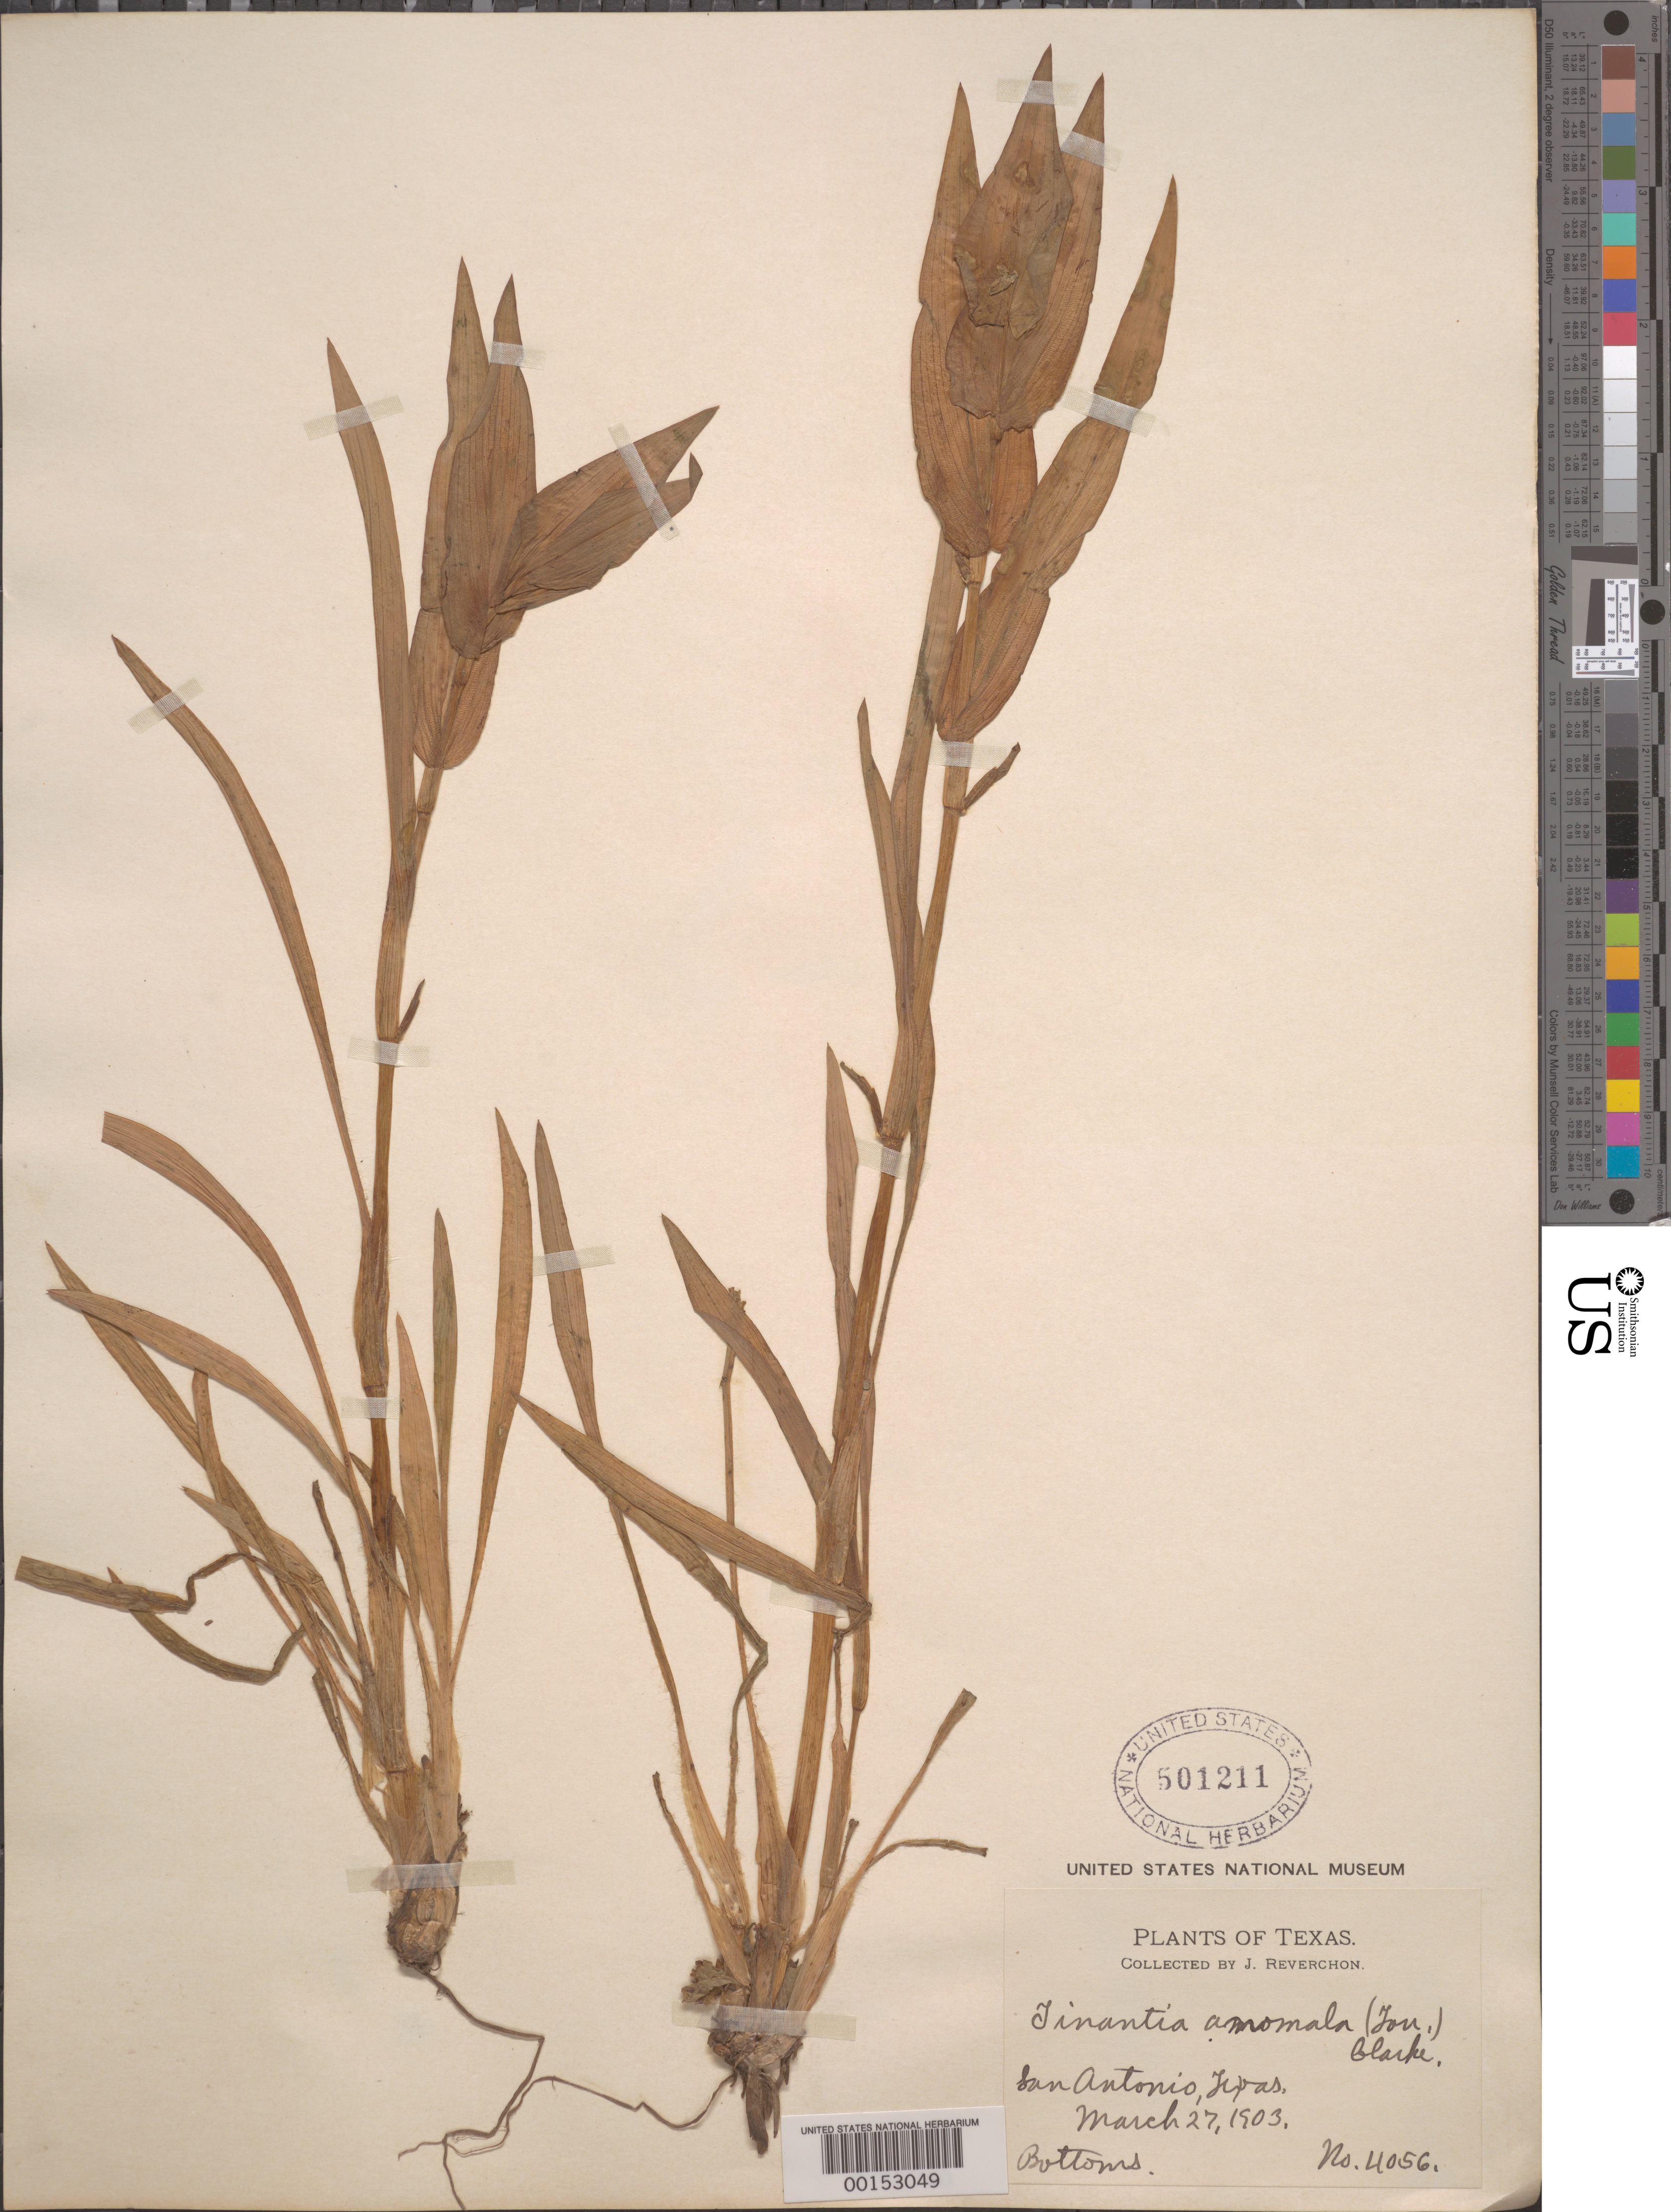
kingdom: Plantae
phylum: Tracheophyta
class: Liliopsida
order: Commelinales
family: Commelinaceae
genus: Tinantia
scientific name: Tinantia anomala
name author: (Torr.) C.B. Clarke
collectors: J. Reverchon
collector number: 4056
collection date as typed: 27 Mar 1903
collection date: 1903-03-27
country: United States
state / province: Texas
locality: San antonio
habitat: Bottom land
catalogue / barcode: US 501211